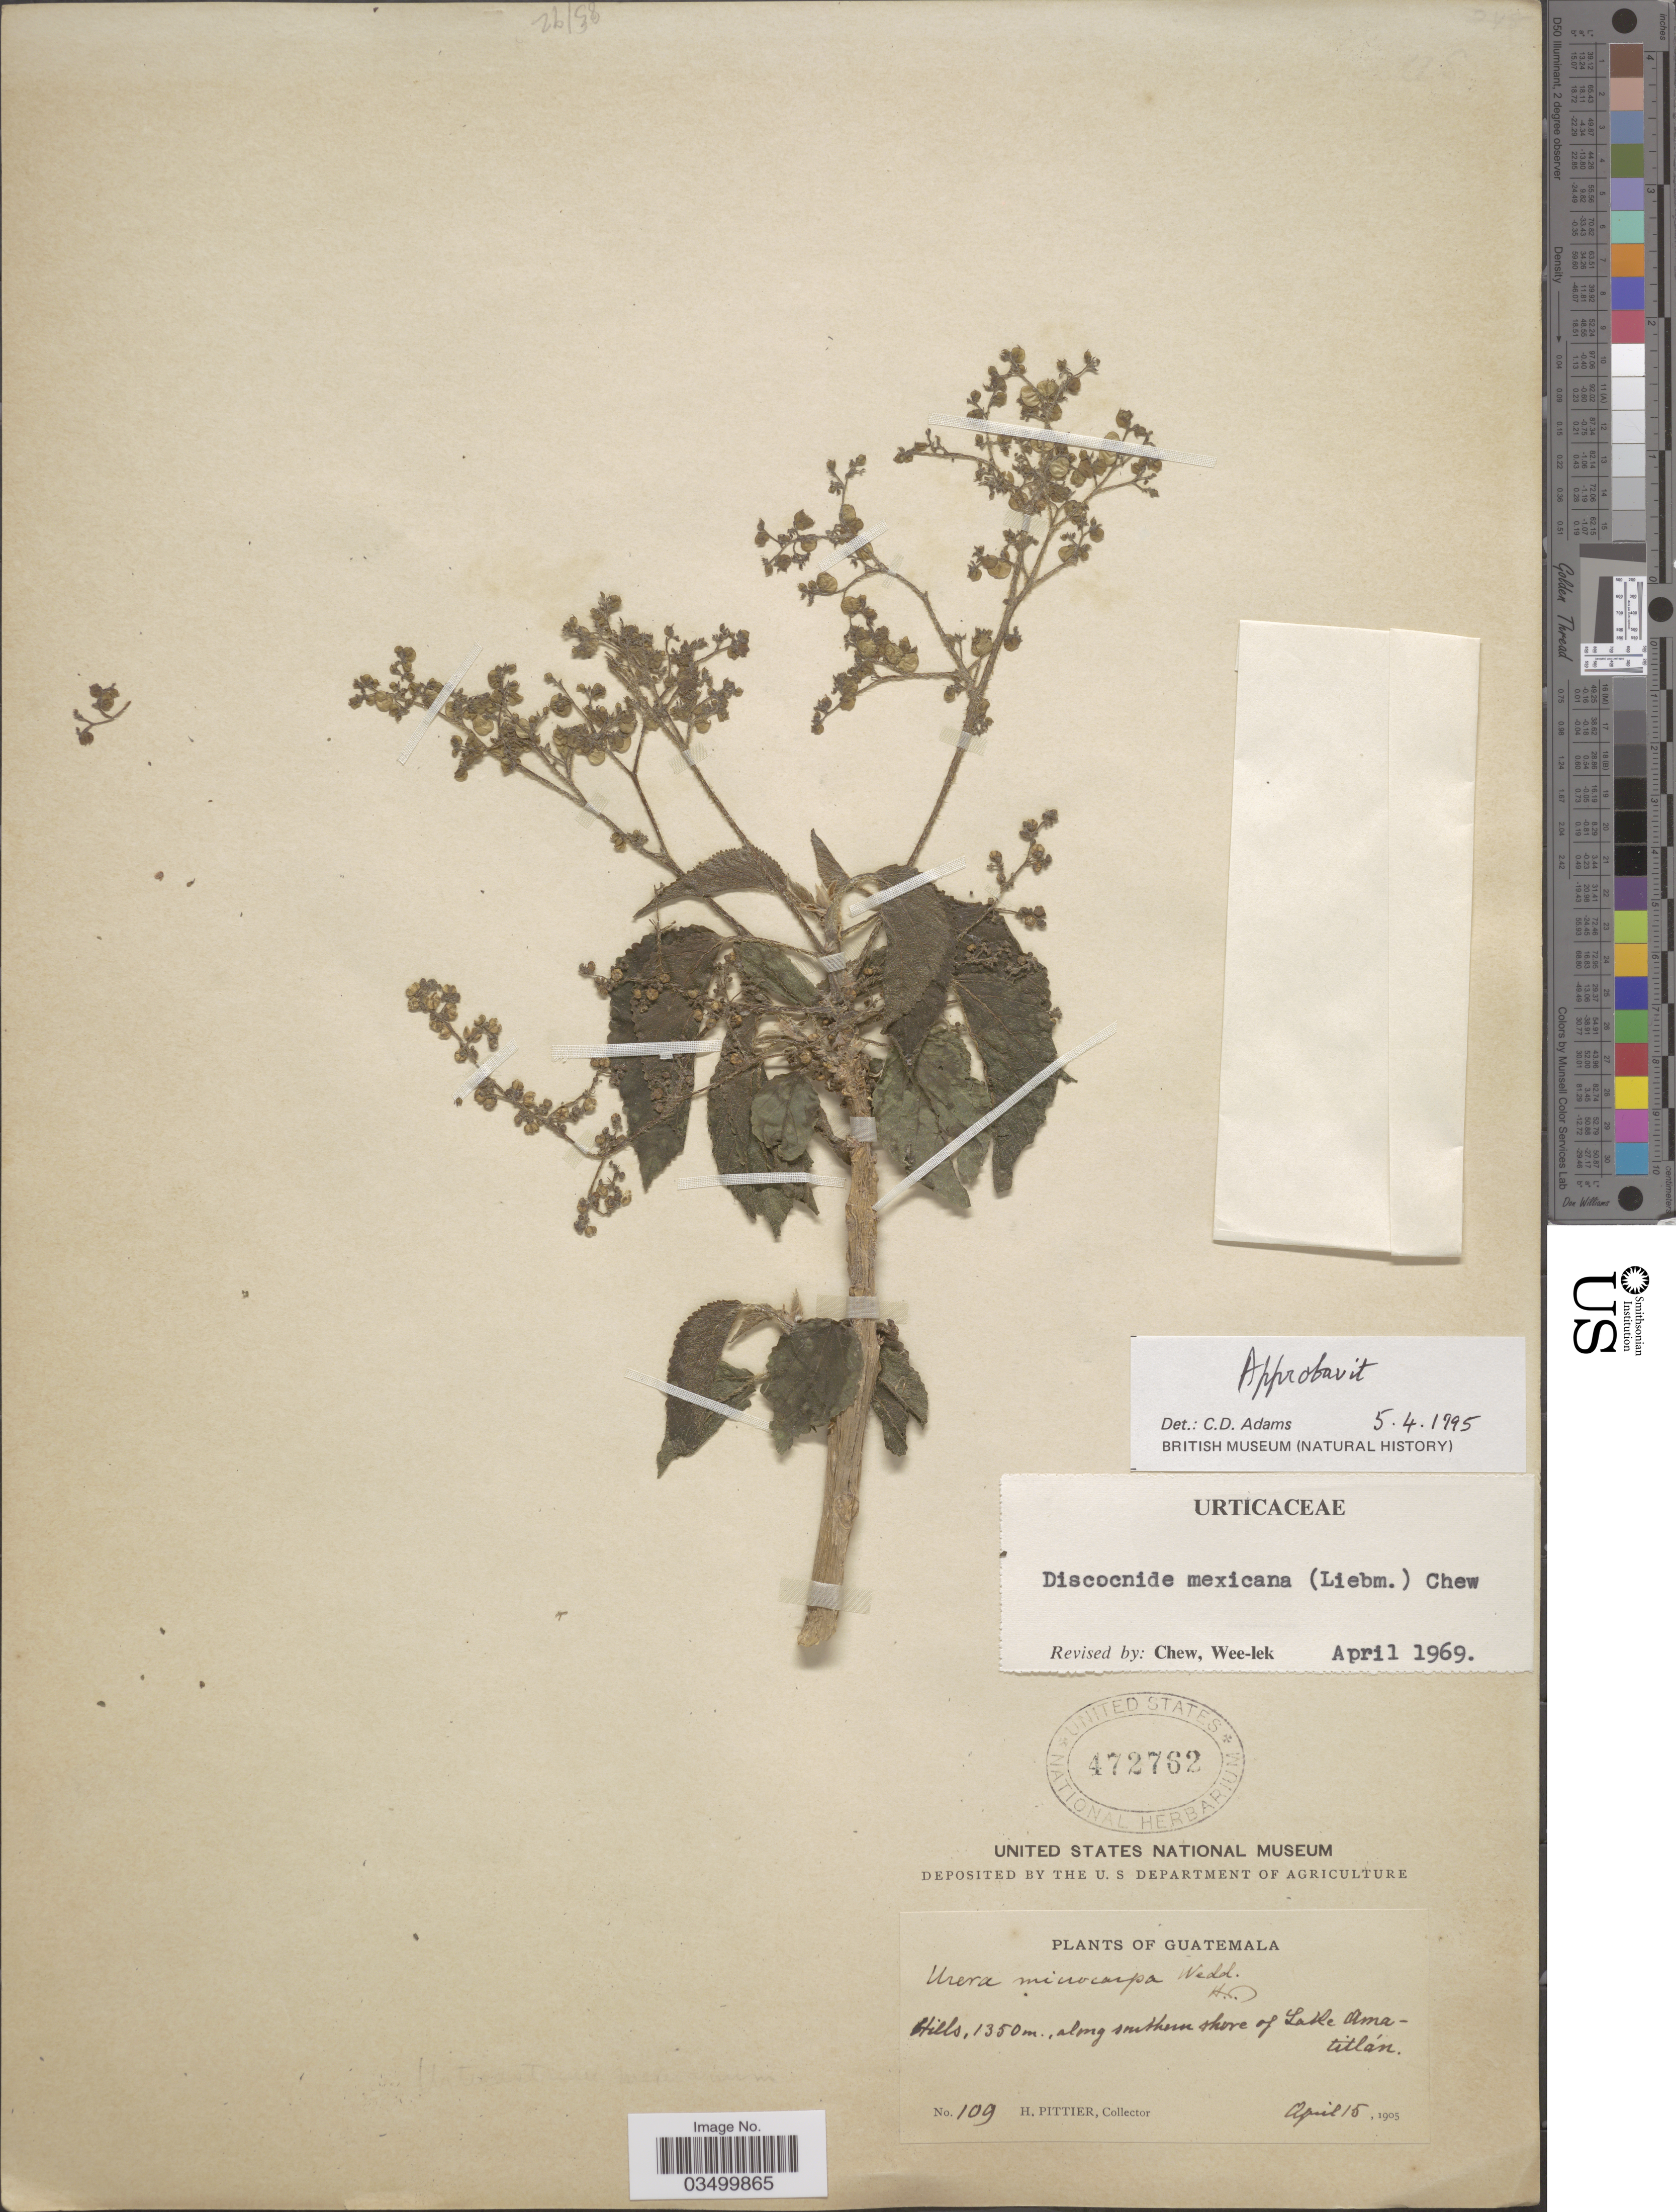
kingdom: Plantae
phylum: Tracheophyta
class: Magnoliopsida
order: Rosales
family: Urticaceae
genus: Discocnide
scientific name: Discocnide mexicana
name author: (Liebm.) Chew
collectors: H. F. Pittier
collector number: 109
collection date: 1905-04-15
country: Guatemala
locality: Hills, along southern shore of Lake Amatitlán.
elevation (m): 1350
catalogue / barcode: US 472762